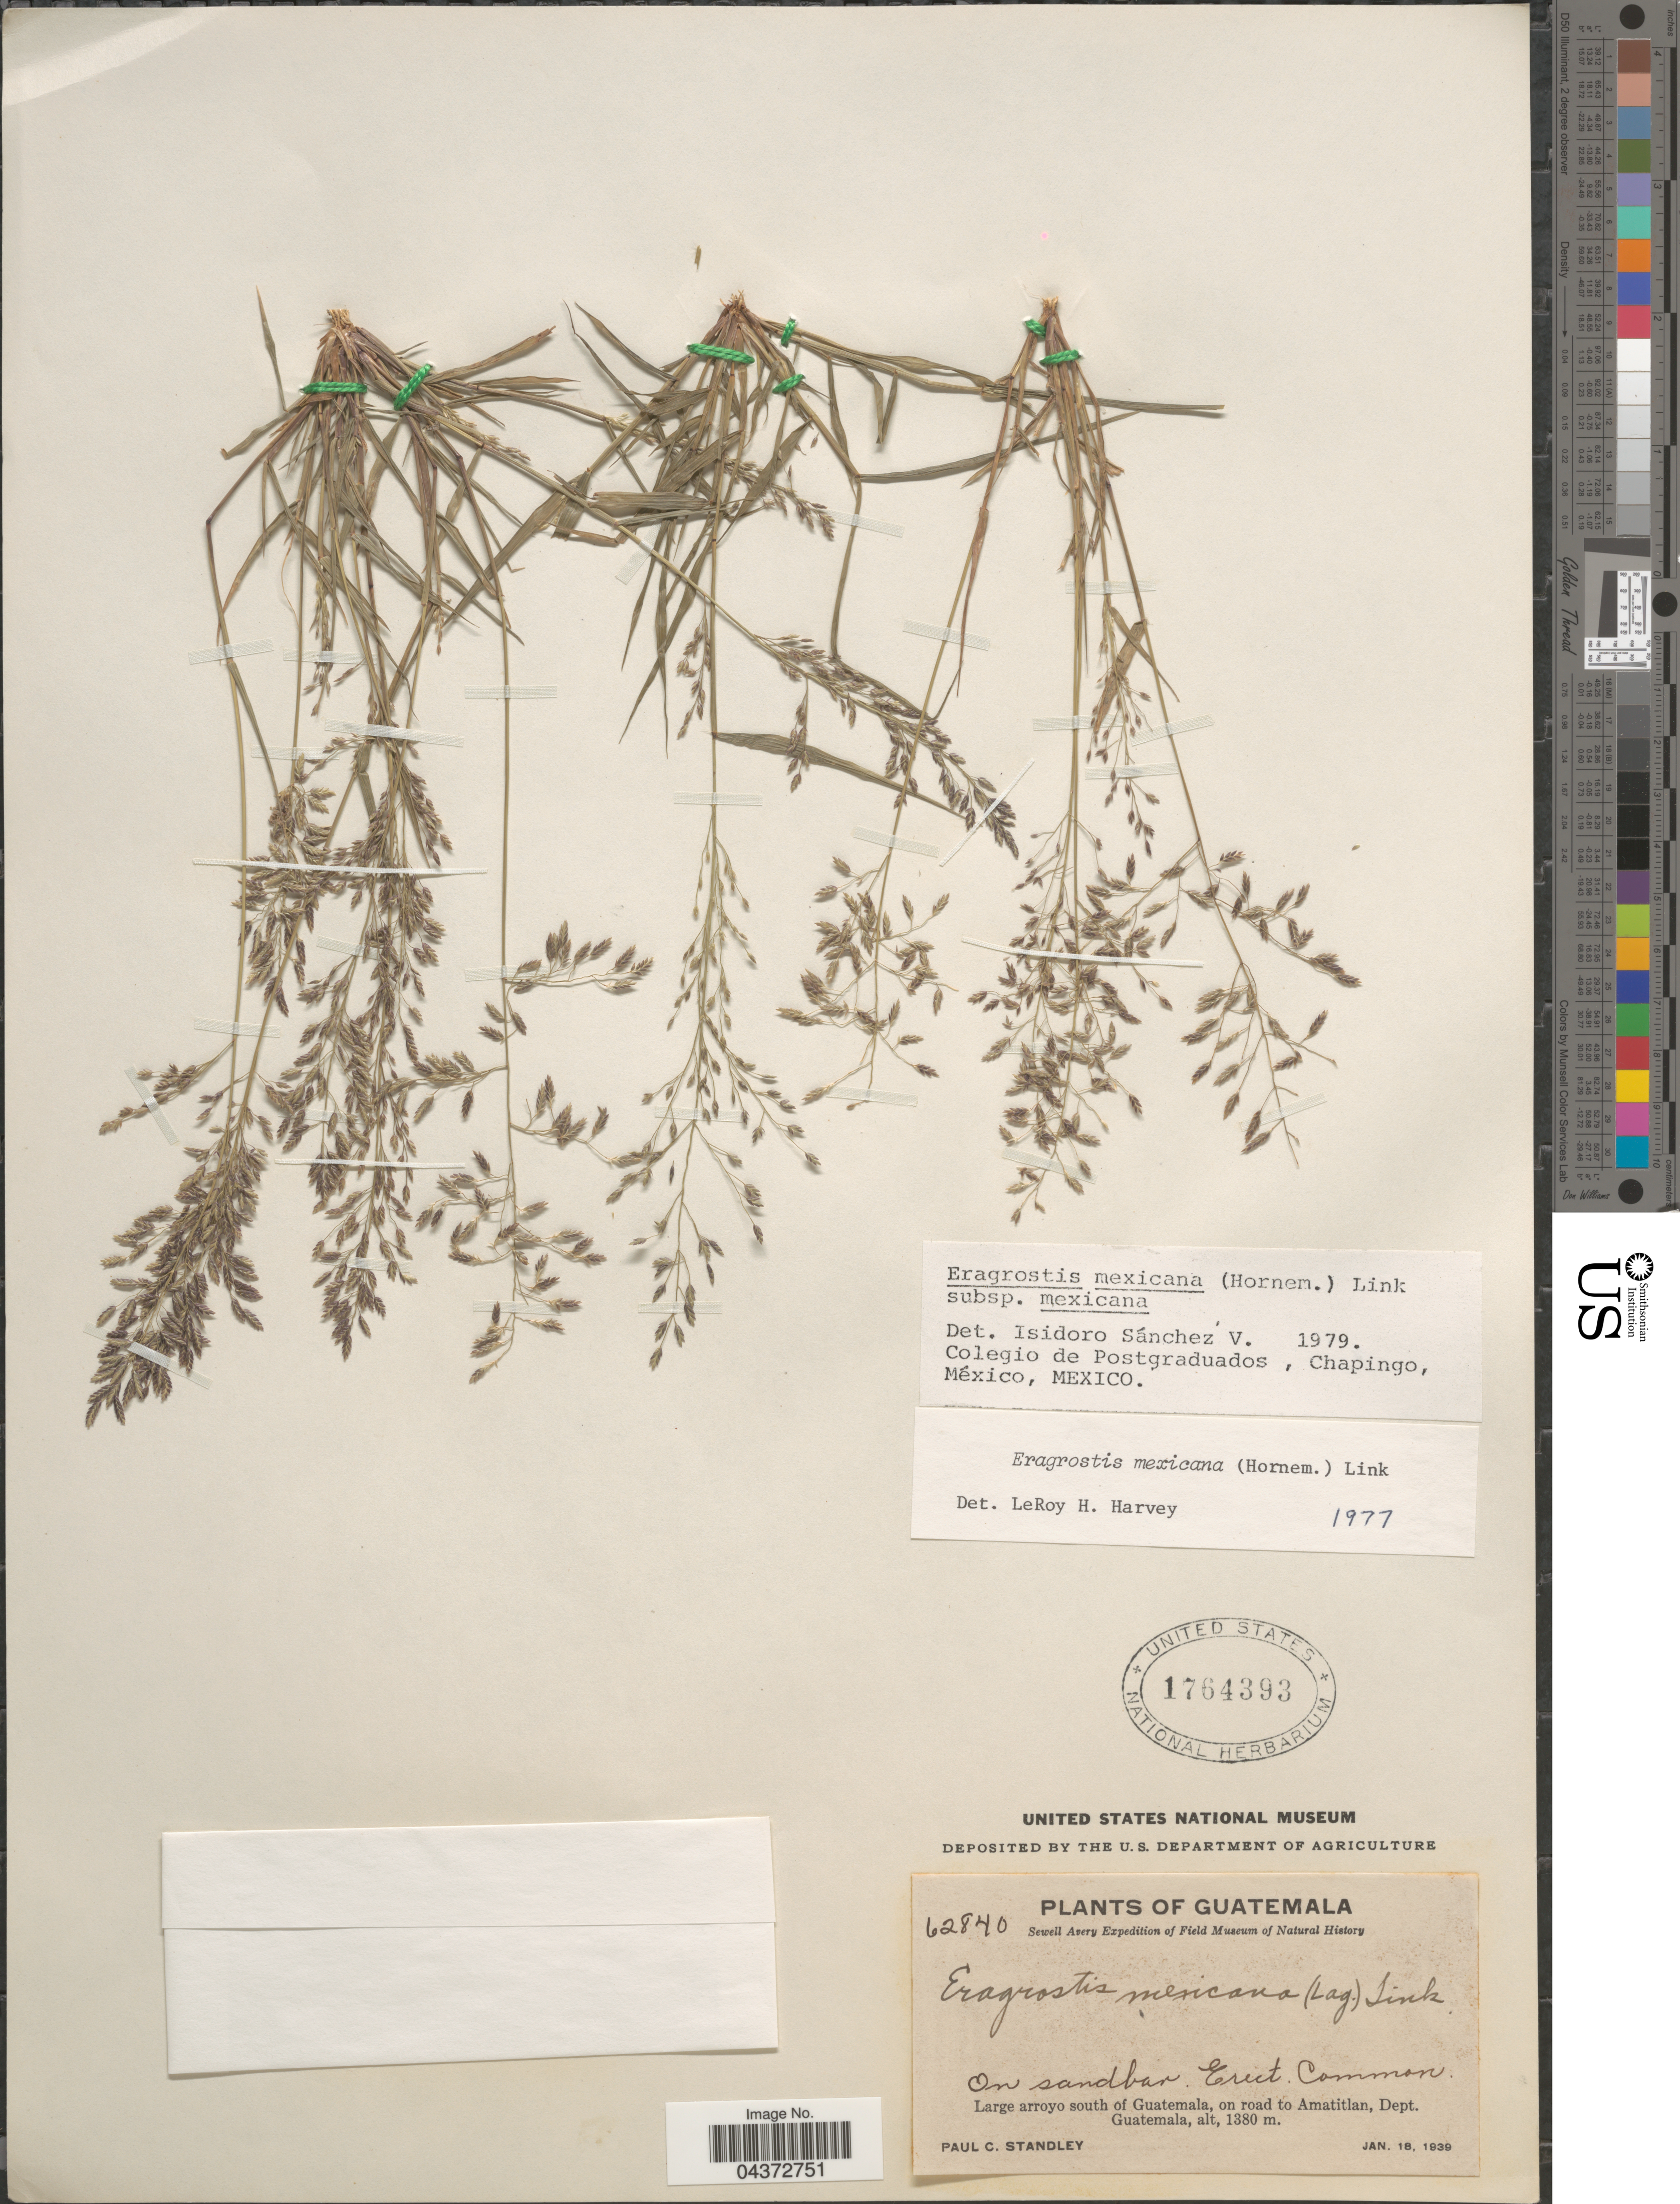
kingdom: Plantae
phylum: Tracheophyta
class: Liliopsida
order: Poales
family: Poaceae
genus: Eragrostis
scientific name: Eragrostis mexicana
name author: (Hornem.) Link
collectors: P. C. Standley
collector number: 62840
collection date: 1939-01-18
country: Guatemala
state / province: Guatemala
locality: Sewell Avery Expedition. On sandbar. Common. Large arroyo south of Guatemala, on road to Amatitlan, Dept. Guatemala.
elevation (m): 1380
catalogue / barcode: US 1764393